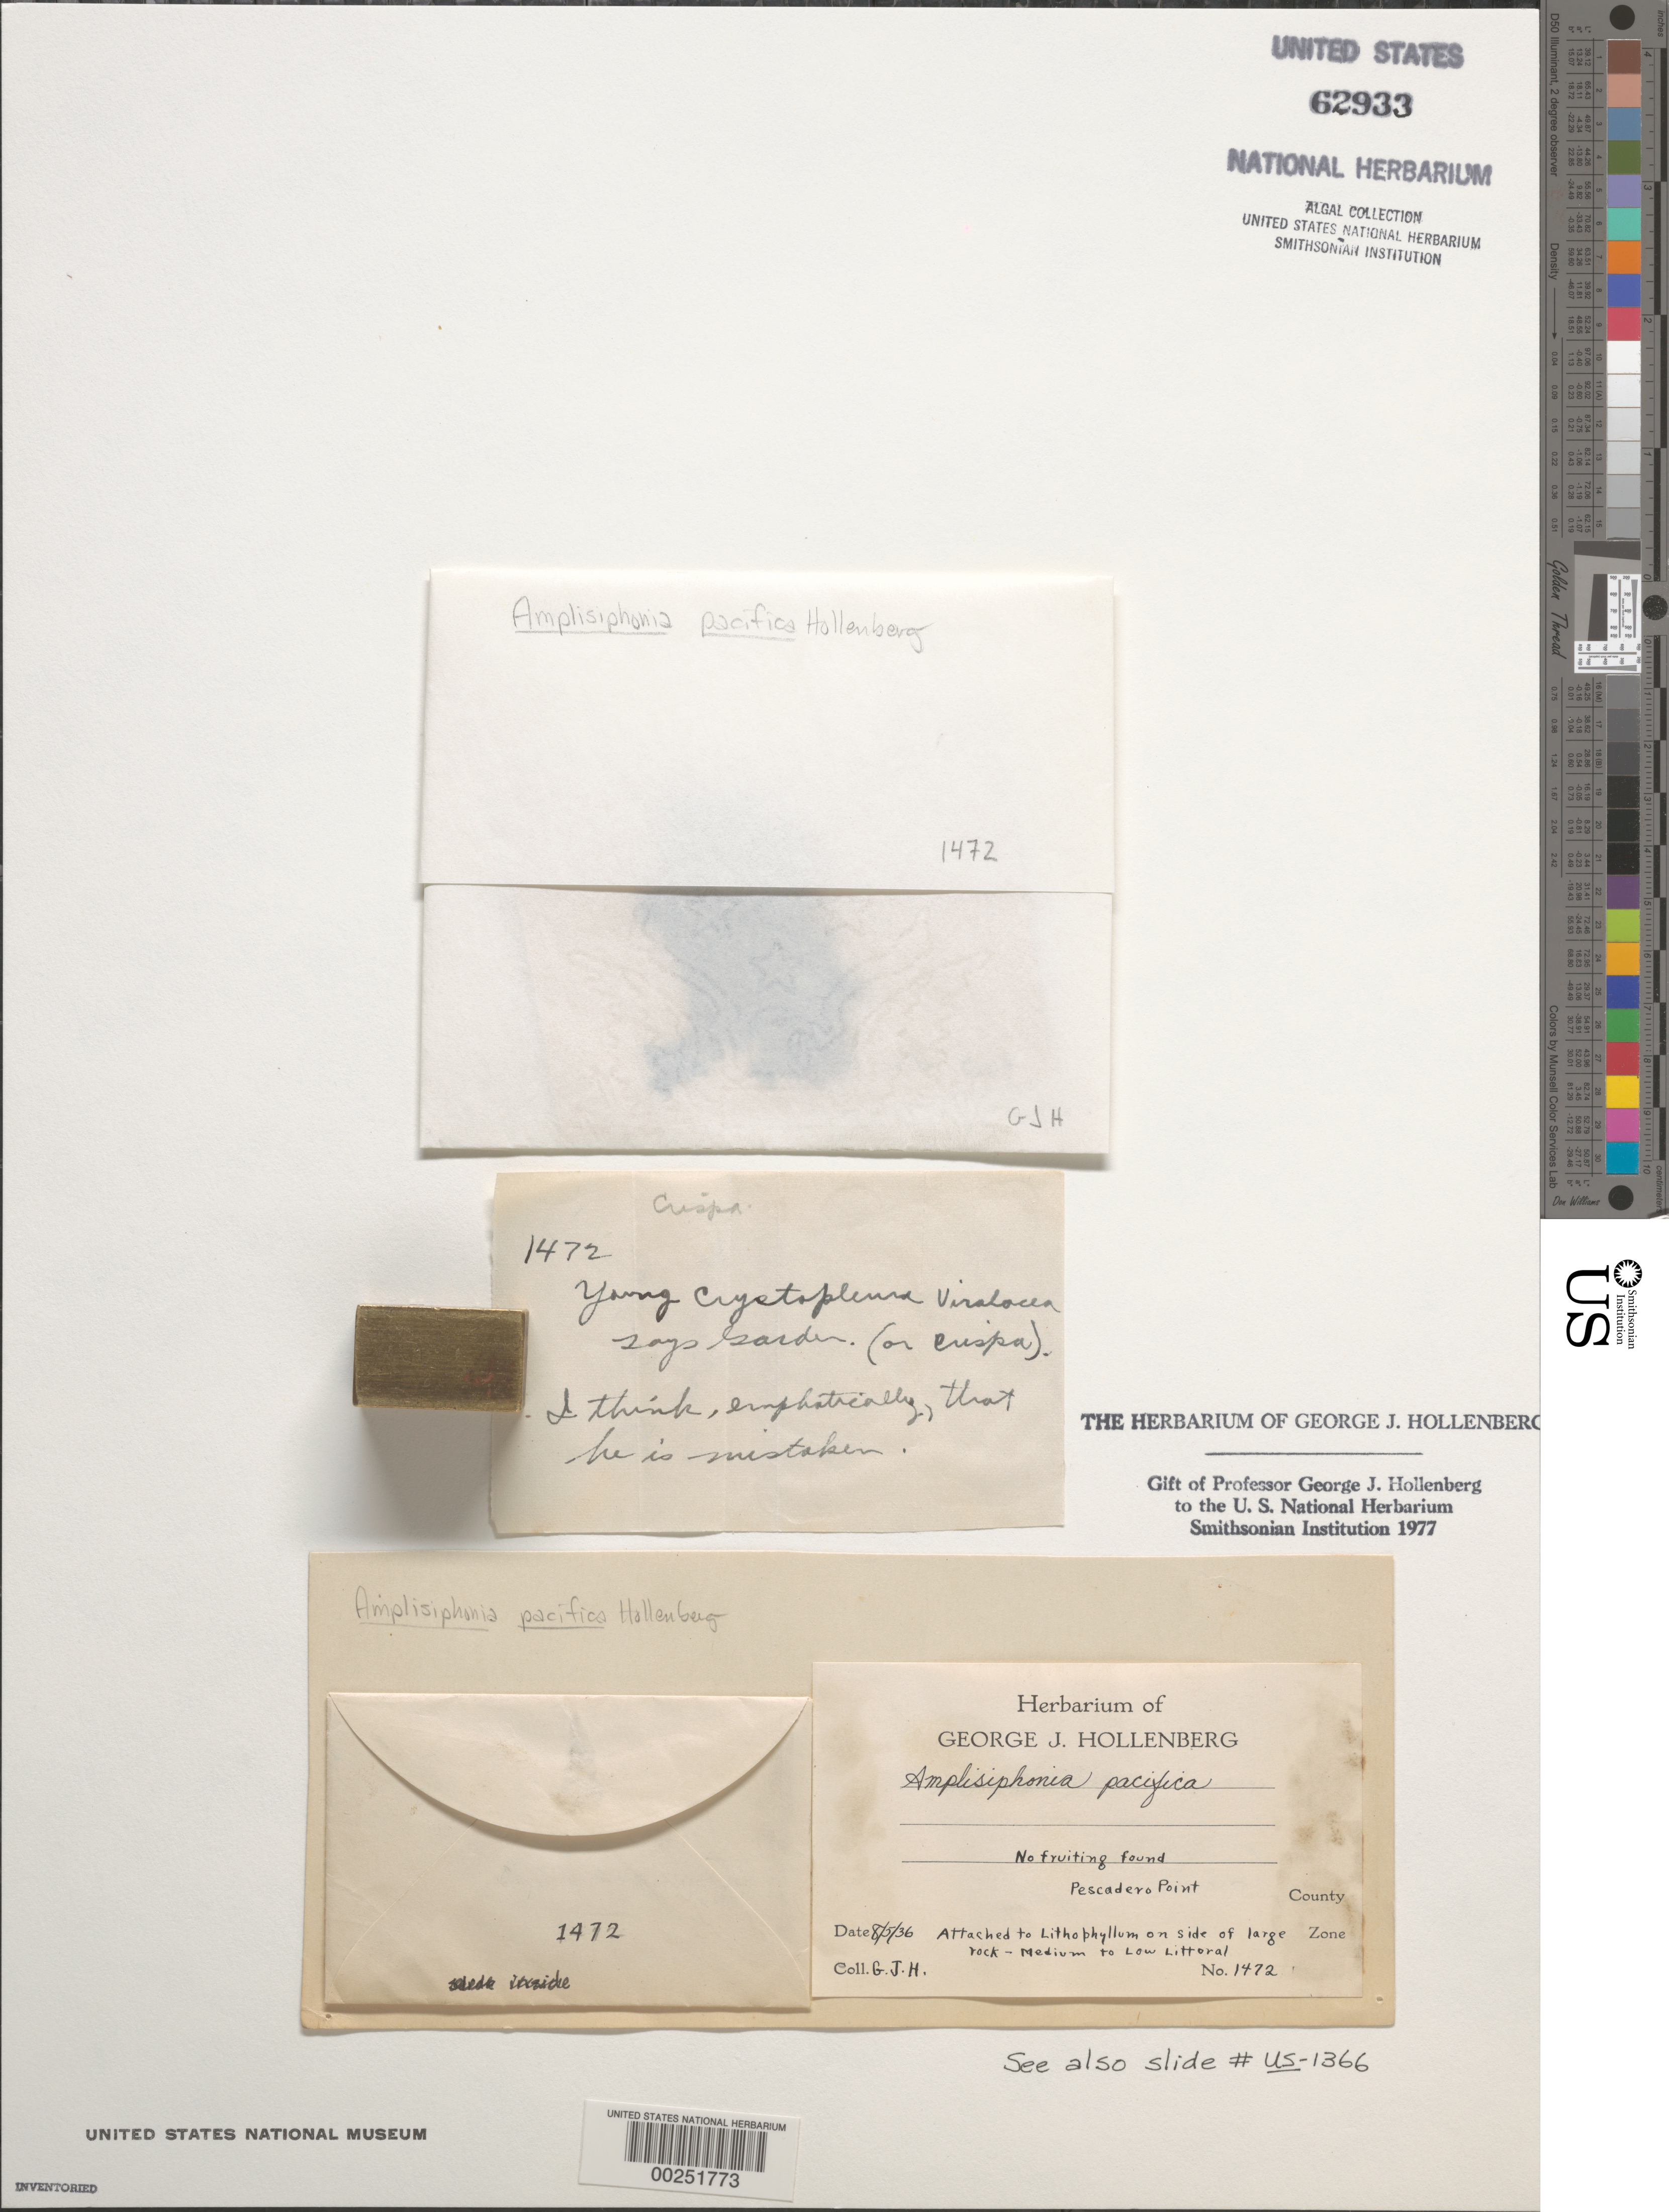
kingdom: Plantae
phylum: Rhodophyta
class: Florideophyceae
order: Ceramiales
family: Rhodomelaceae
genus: Amplisiphonia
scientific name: Amplisiphonia pacifica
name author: Hollenb.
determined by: Hollenberg, George J.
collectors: G. Hollenberg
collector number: GJH 1472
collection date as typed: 05 Aug 1936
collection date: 1936-08-05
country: United States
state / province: California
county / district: Monterey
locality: Pescadero Point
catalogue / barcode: US 62933